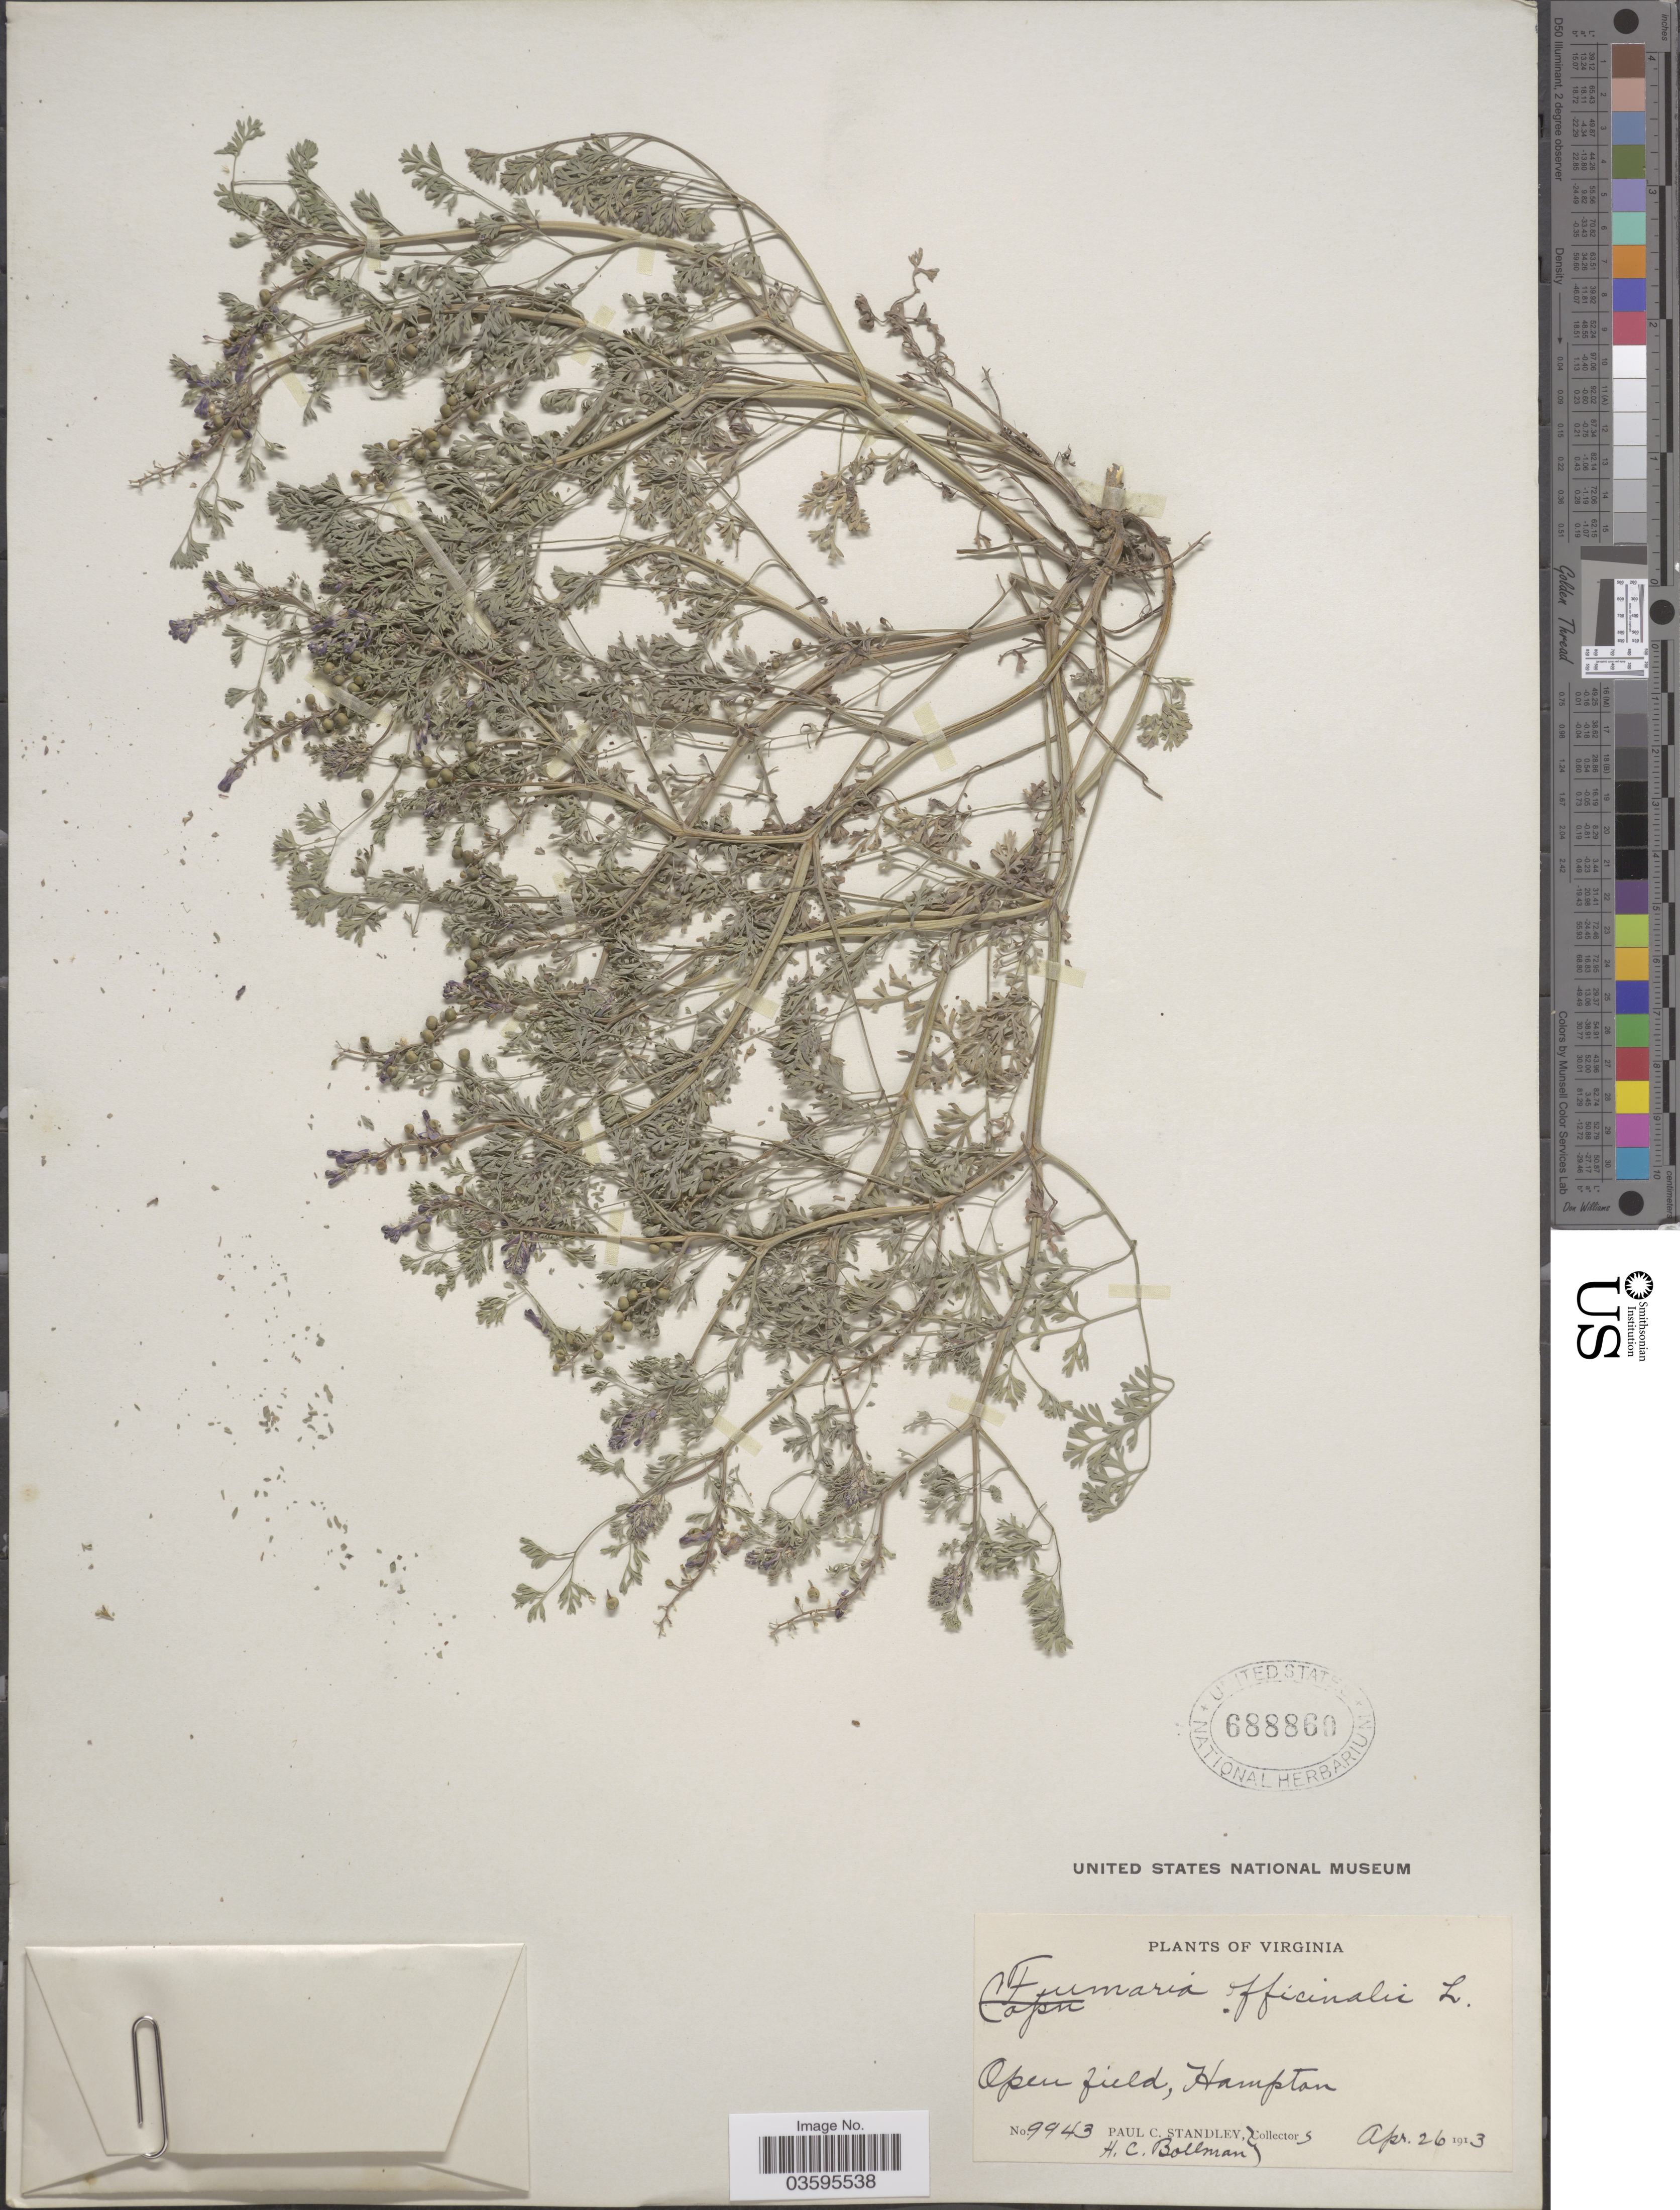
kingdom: Plantae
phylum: Tracheophyta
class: Magnoliopsida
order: Ranunculales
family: Papaveraceae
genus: Fumaria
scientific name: Fumaria officinalis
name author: L.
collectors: P. C. Standley & H. C. Bollman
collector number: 9943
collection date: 1913-04-26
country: United States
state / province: Virginia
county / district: City of Hampton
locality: Open field, Hampton.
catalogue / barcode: US 688860